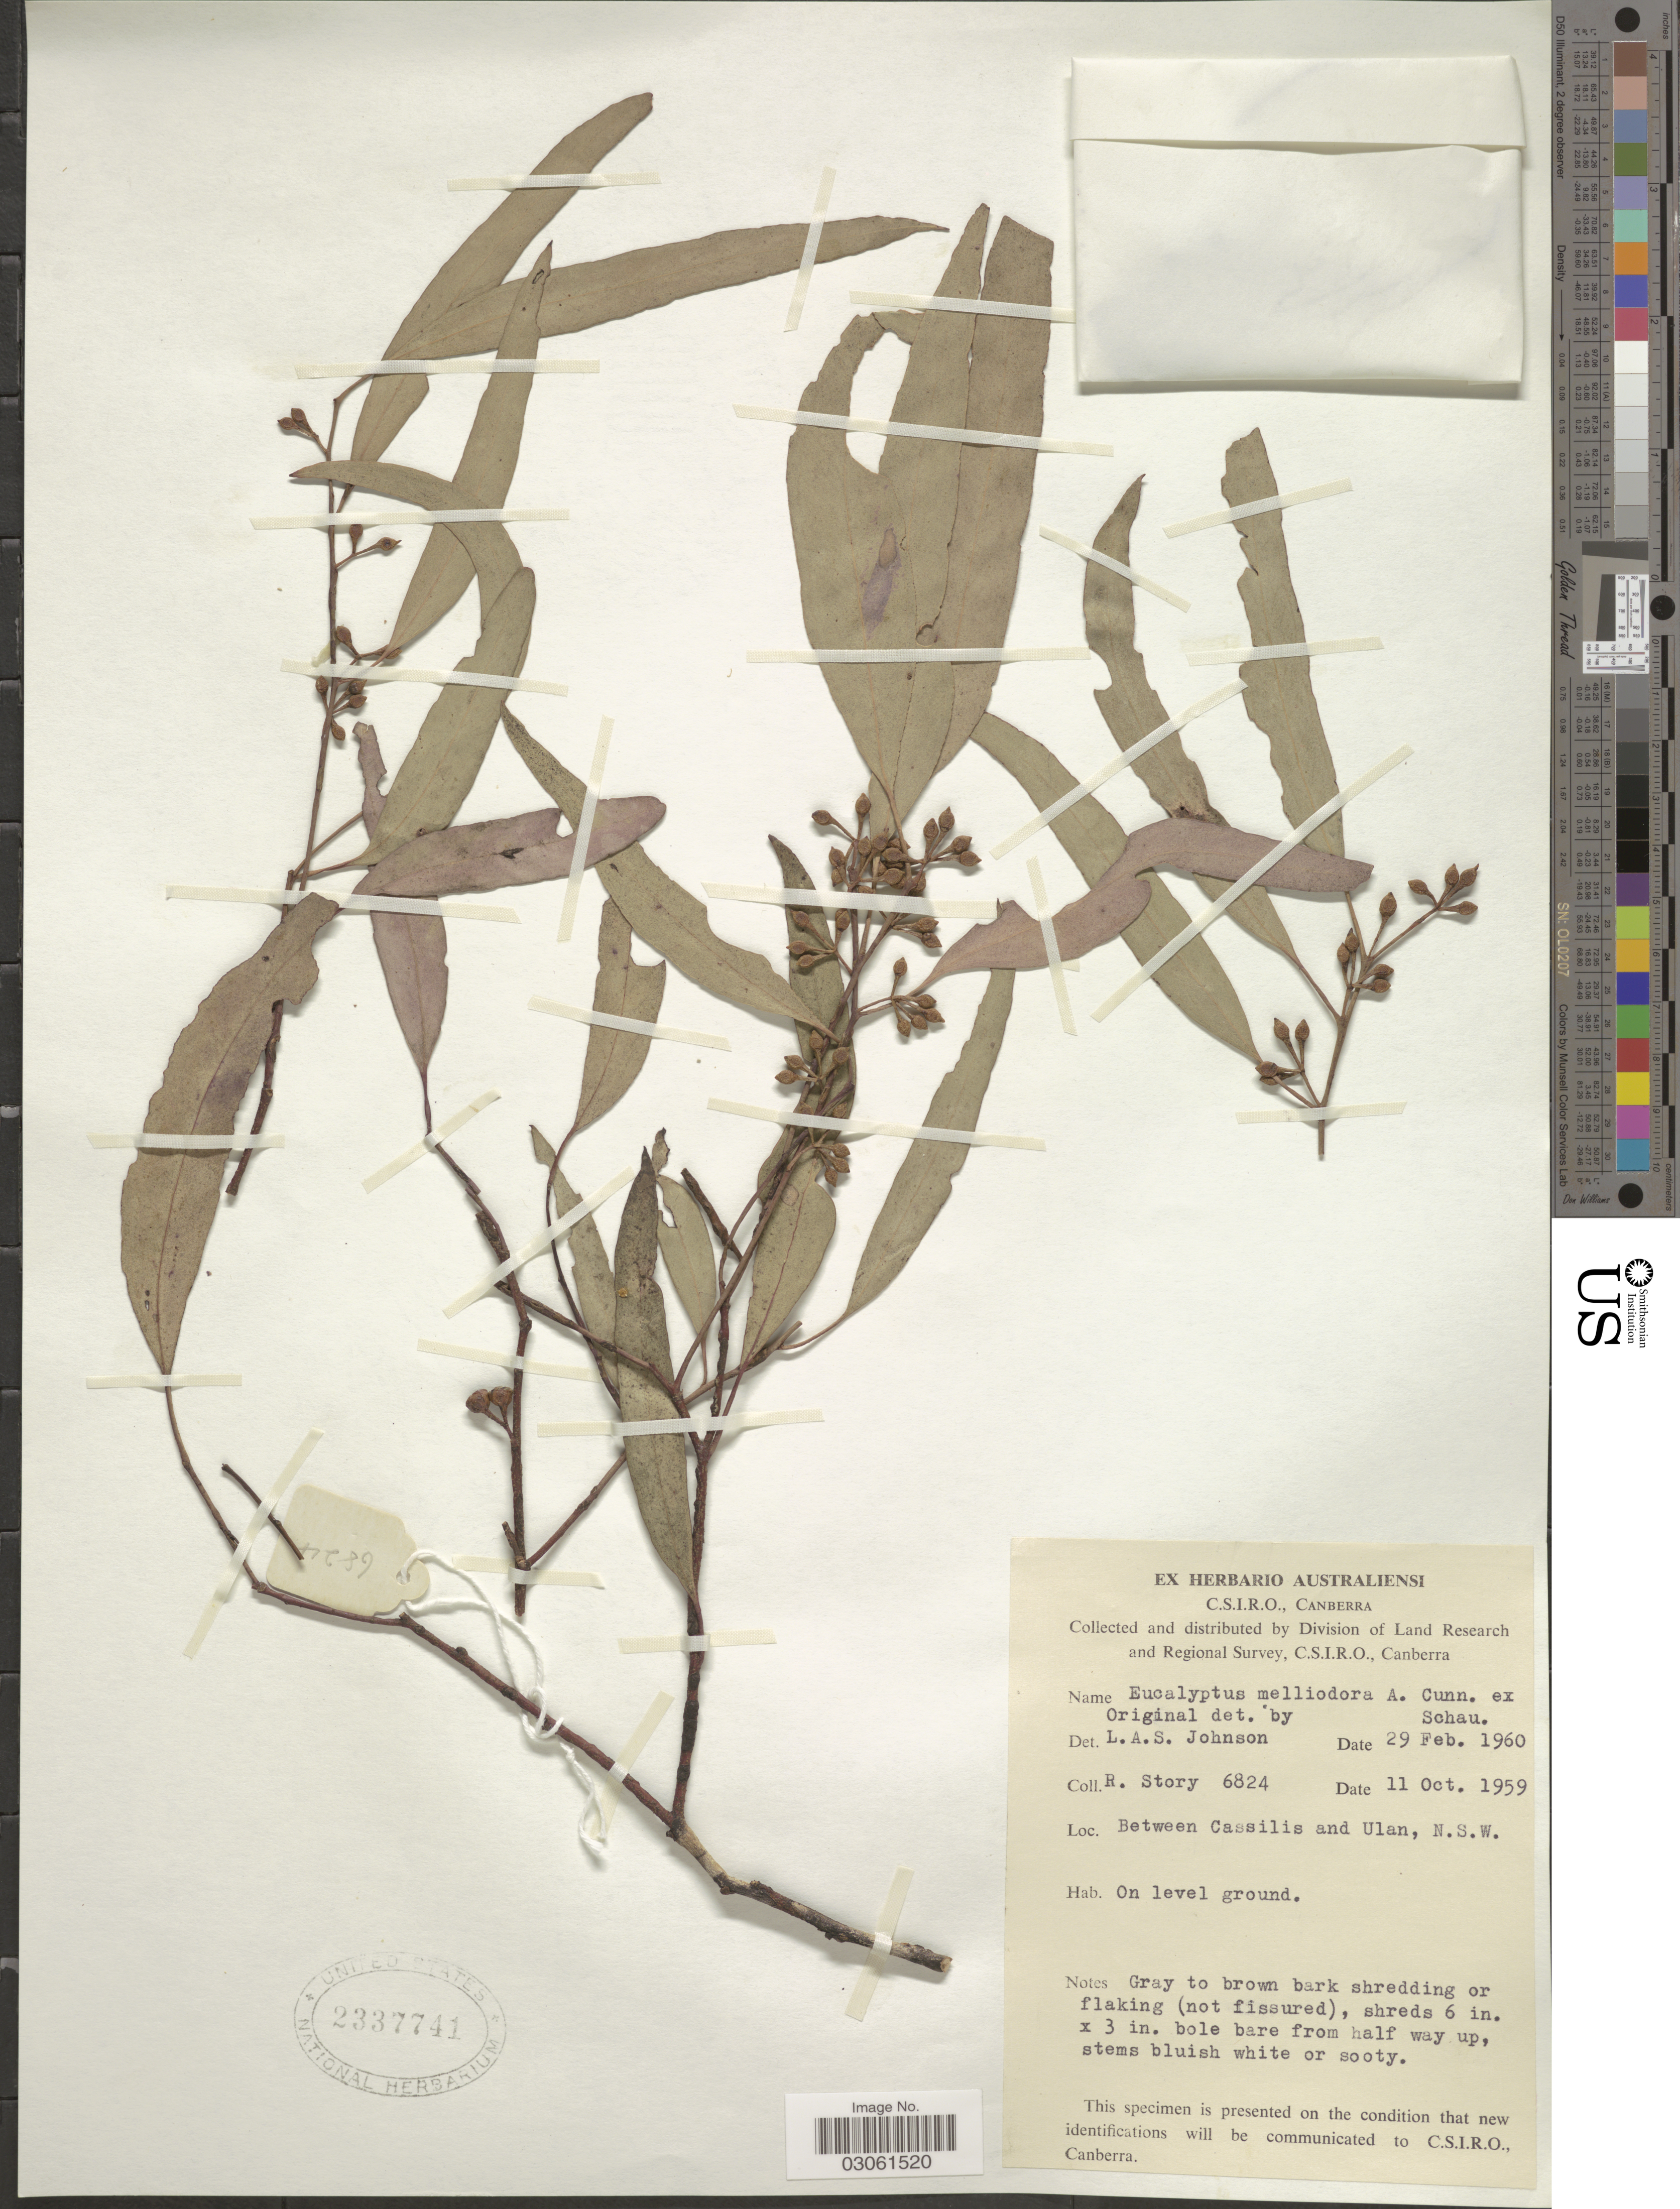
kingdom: Plantae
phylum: Tracheophyta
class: Magnoliopsida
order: Myrtales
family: Myrtaceae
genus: Eucalyptus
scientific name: Eucalyptus melliodora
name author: A. Cunn. ex S. Schauer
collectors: R. Story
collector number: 6824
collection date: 1959-10-11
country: Australia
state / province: New South Wales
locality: Between Cassilis and Ulan, N. S. W.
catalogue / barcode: US 2337741